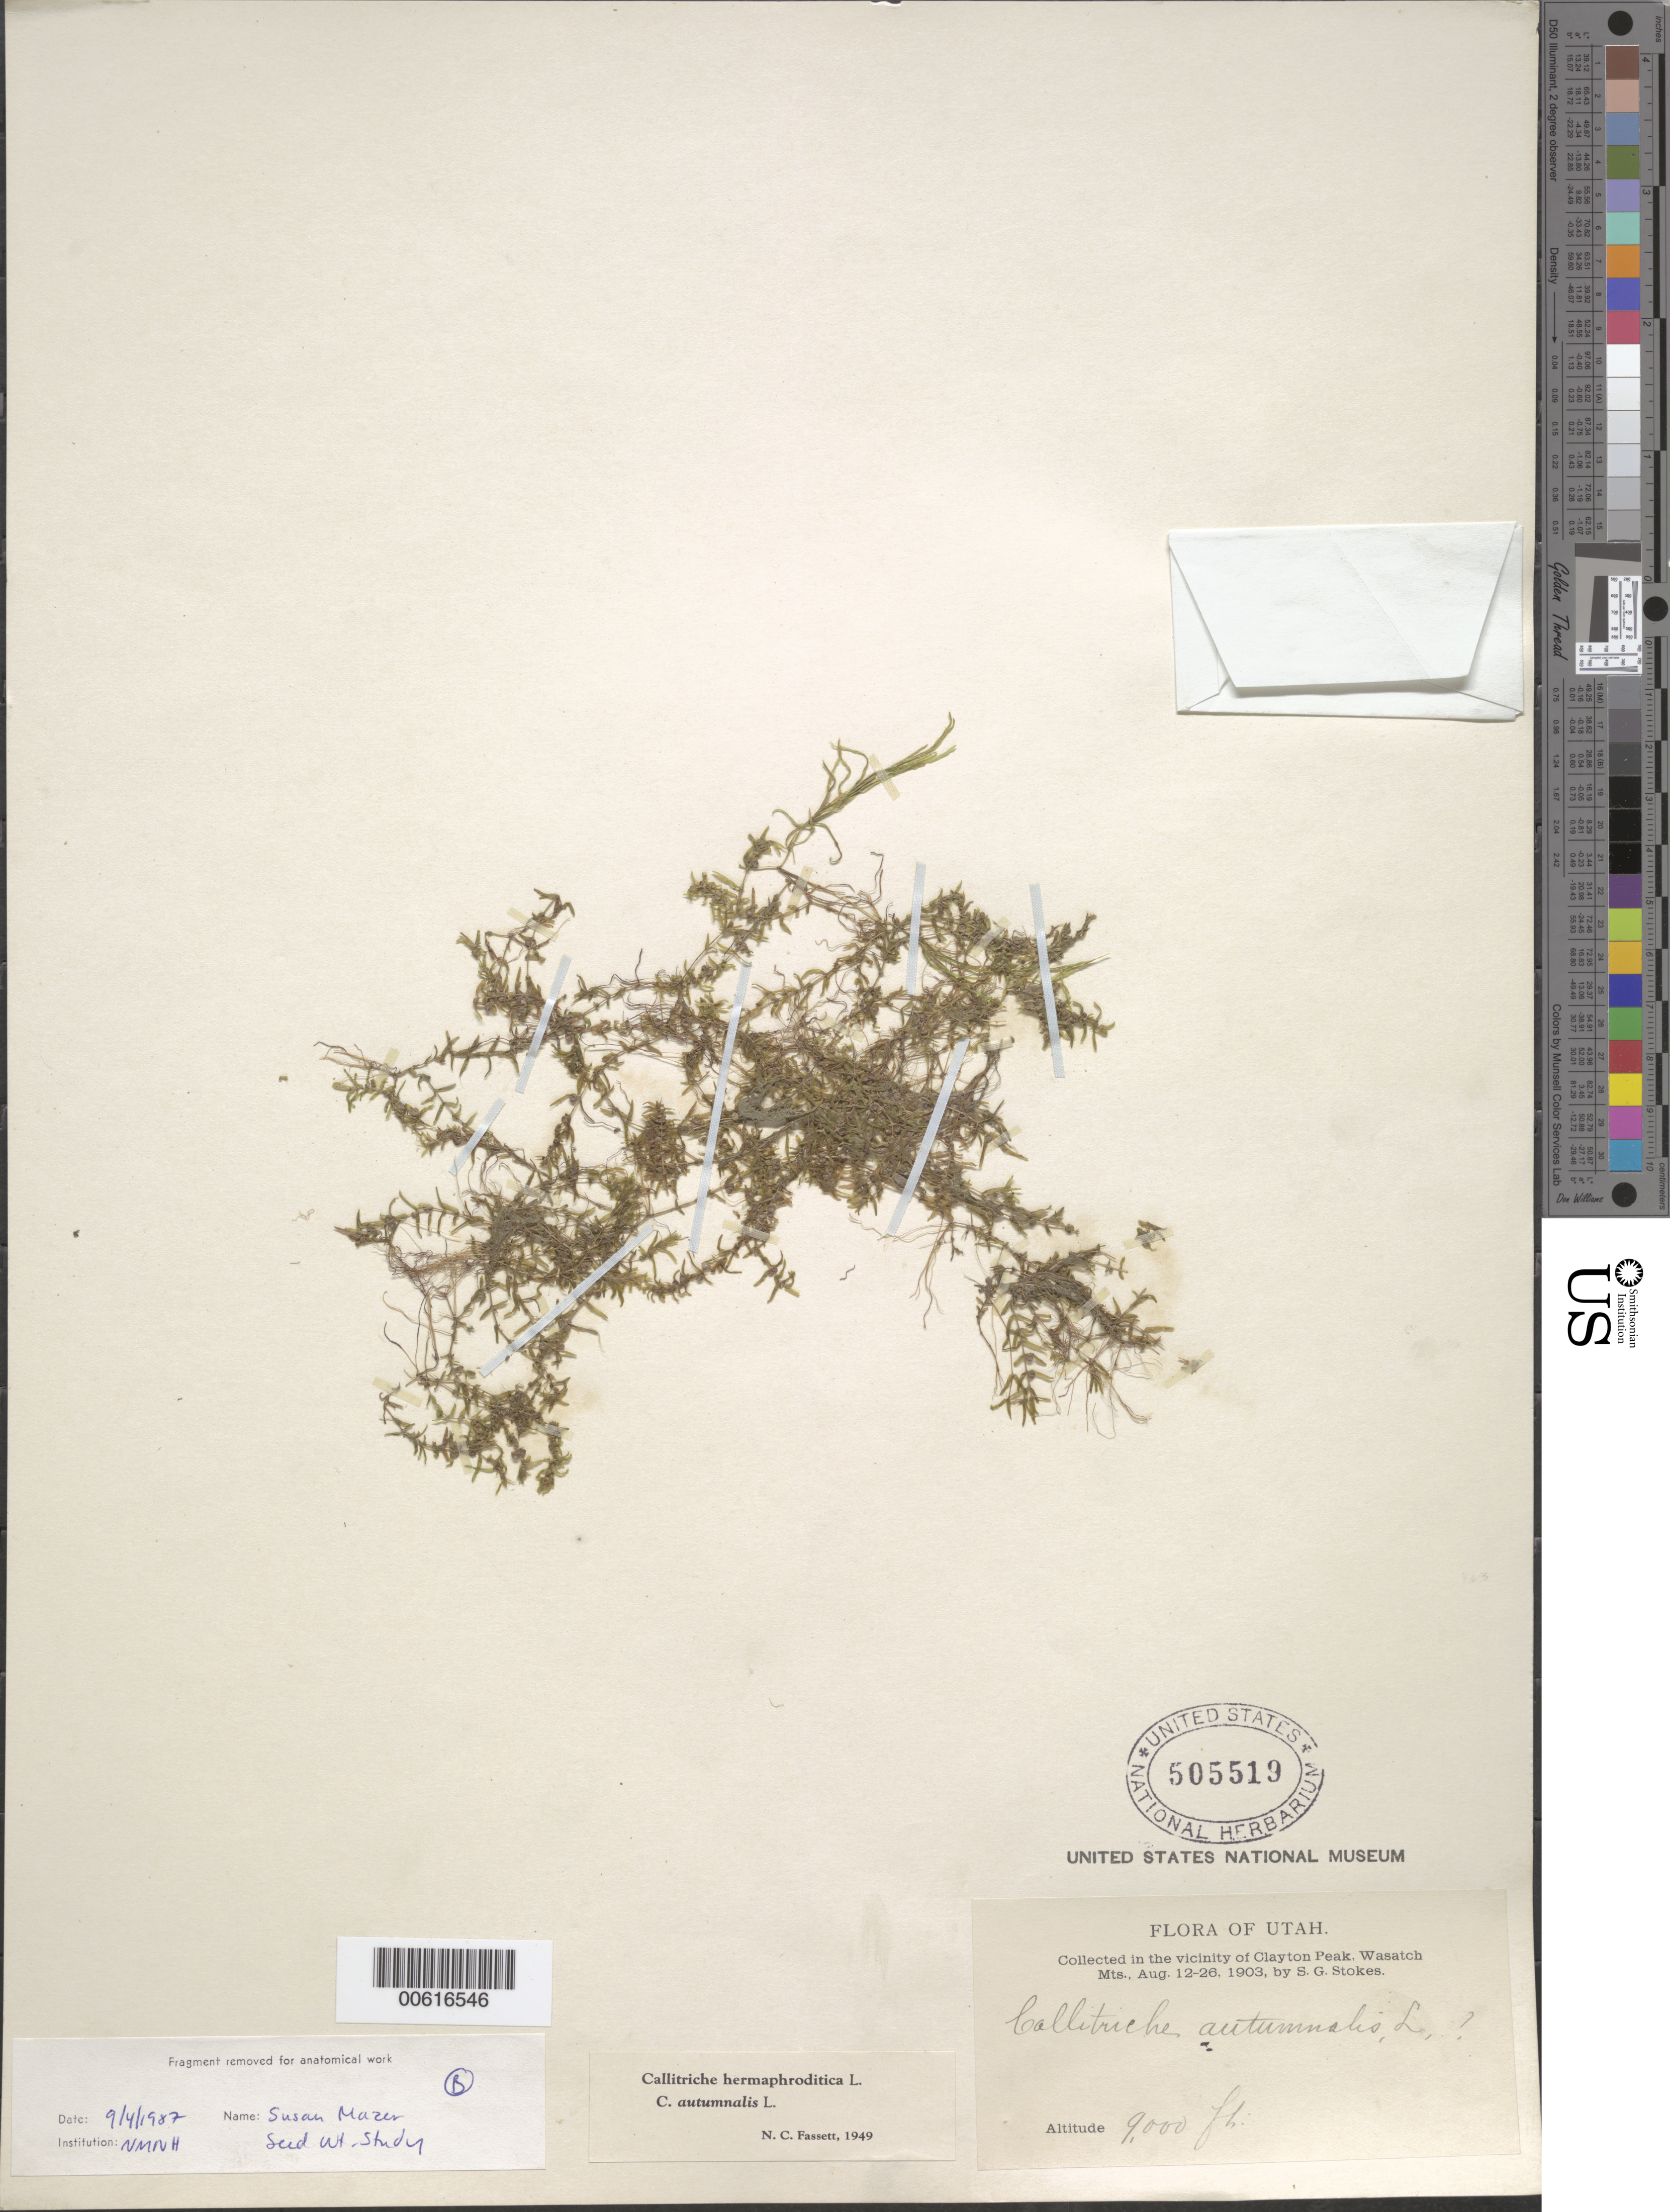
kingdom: Plantae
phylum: Tracheophyta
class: Magnoliopsida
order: Lamiales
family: Plantaginaceae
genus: Callitriche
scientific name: Callitriche hermaphroditica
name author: L.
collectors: S. G. Stokes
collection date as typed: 12 Aug 1903 to 26 Aug 1903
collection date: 1903-08-12/1903-08-26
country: United States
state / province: Utah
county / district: Salt Lake / Wasatch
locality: Clayton Peak, Wasatch Mts.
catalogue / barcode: US 505519